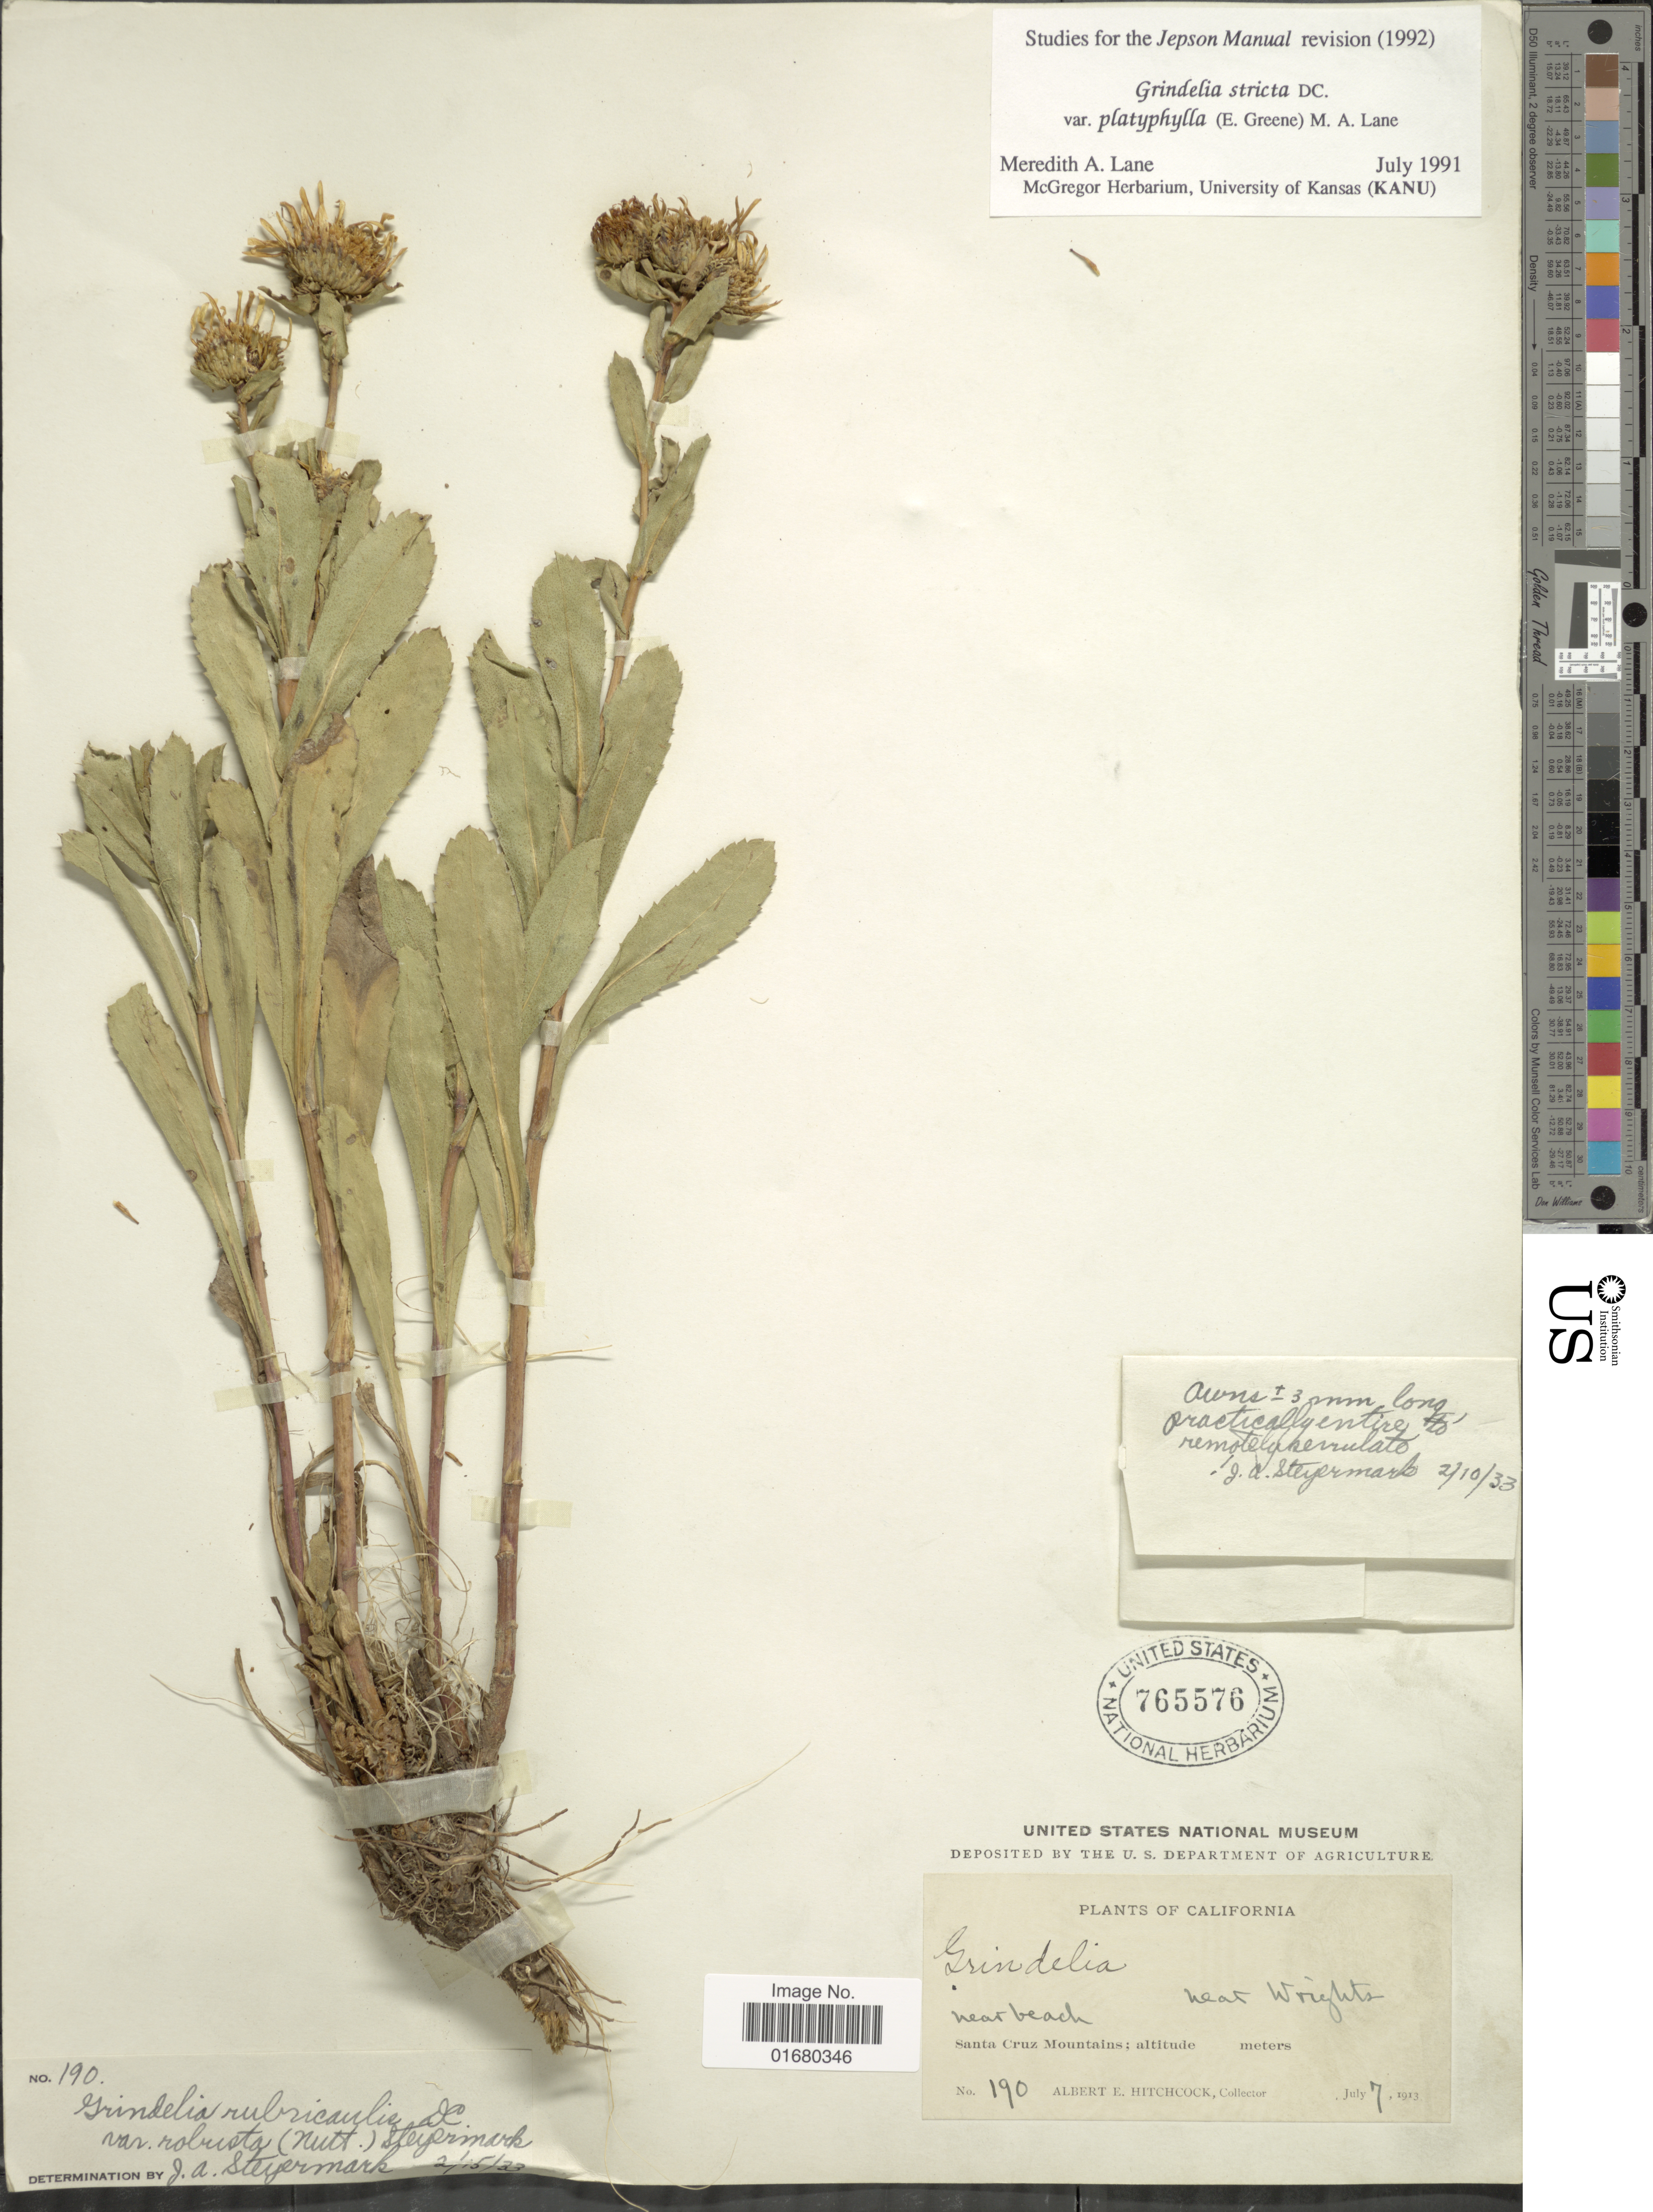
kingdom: Plantae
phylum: Tracheophyta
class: Magnoliopsida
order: Asterales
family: Asteraceae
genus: Grindelia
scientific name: Grindelia stricta var. platyphylla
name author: (Greene) M.A. Lane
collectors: A. Hitchcock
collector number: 190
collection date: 1913-07-07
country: United States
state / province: California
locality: Near beach, near wrights Santa Cruz Mountains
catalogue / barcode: US 765576